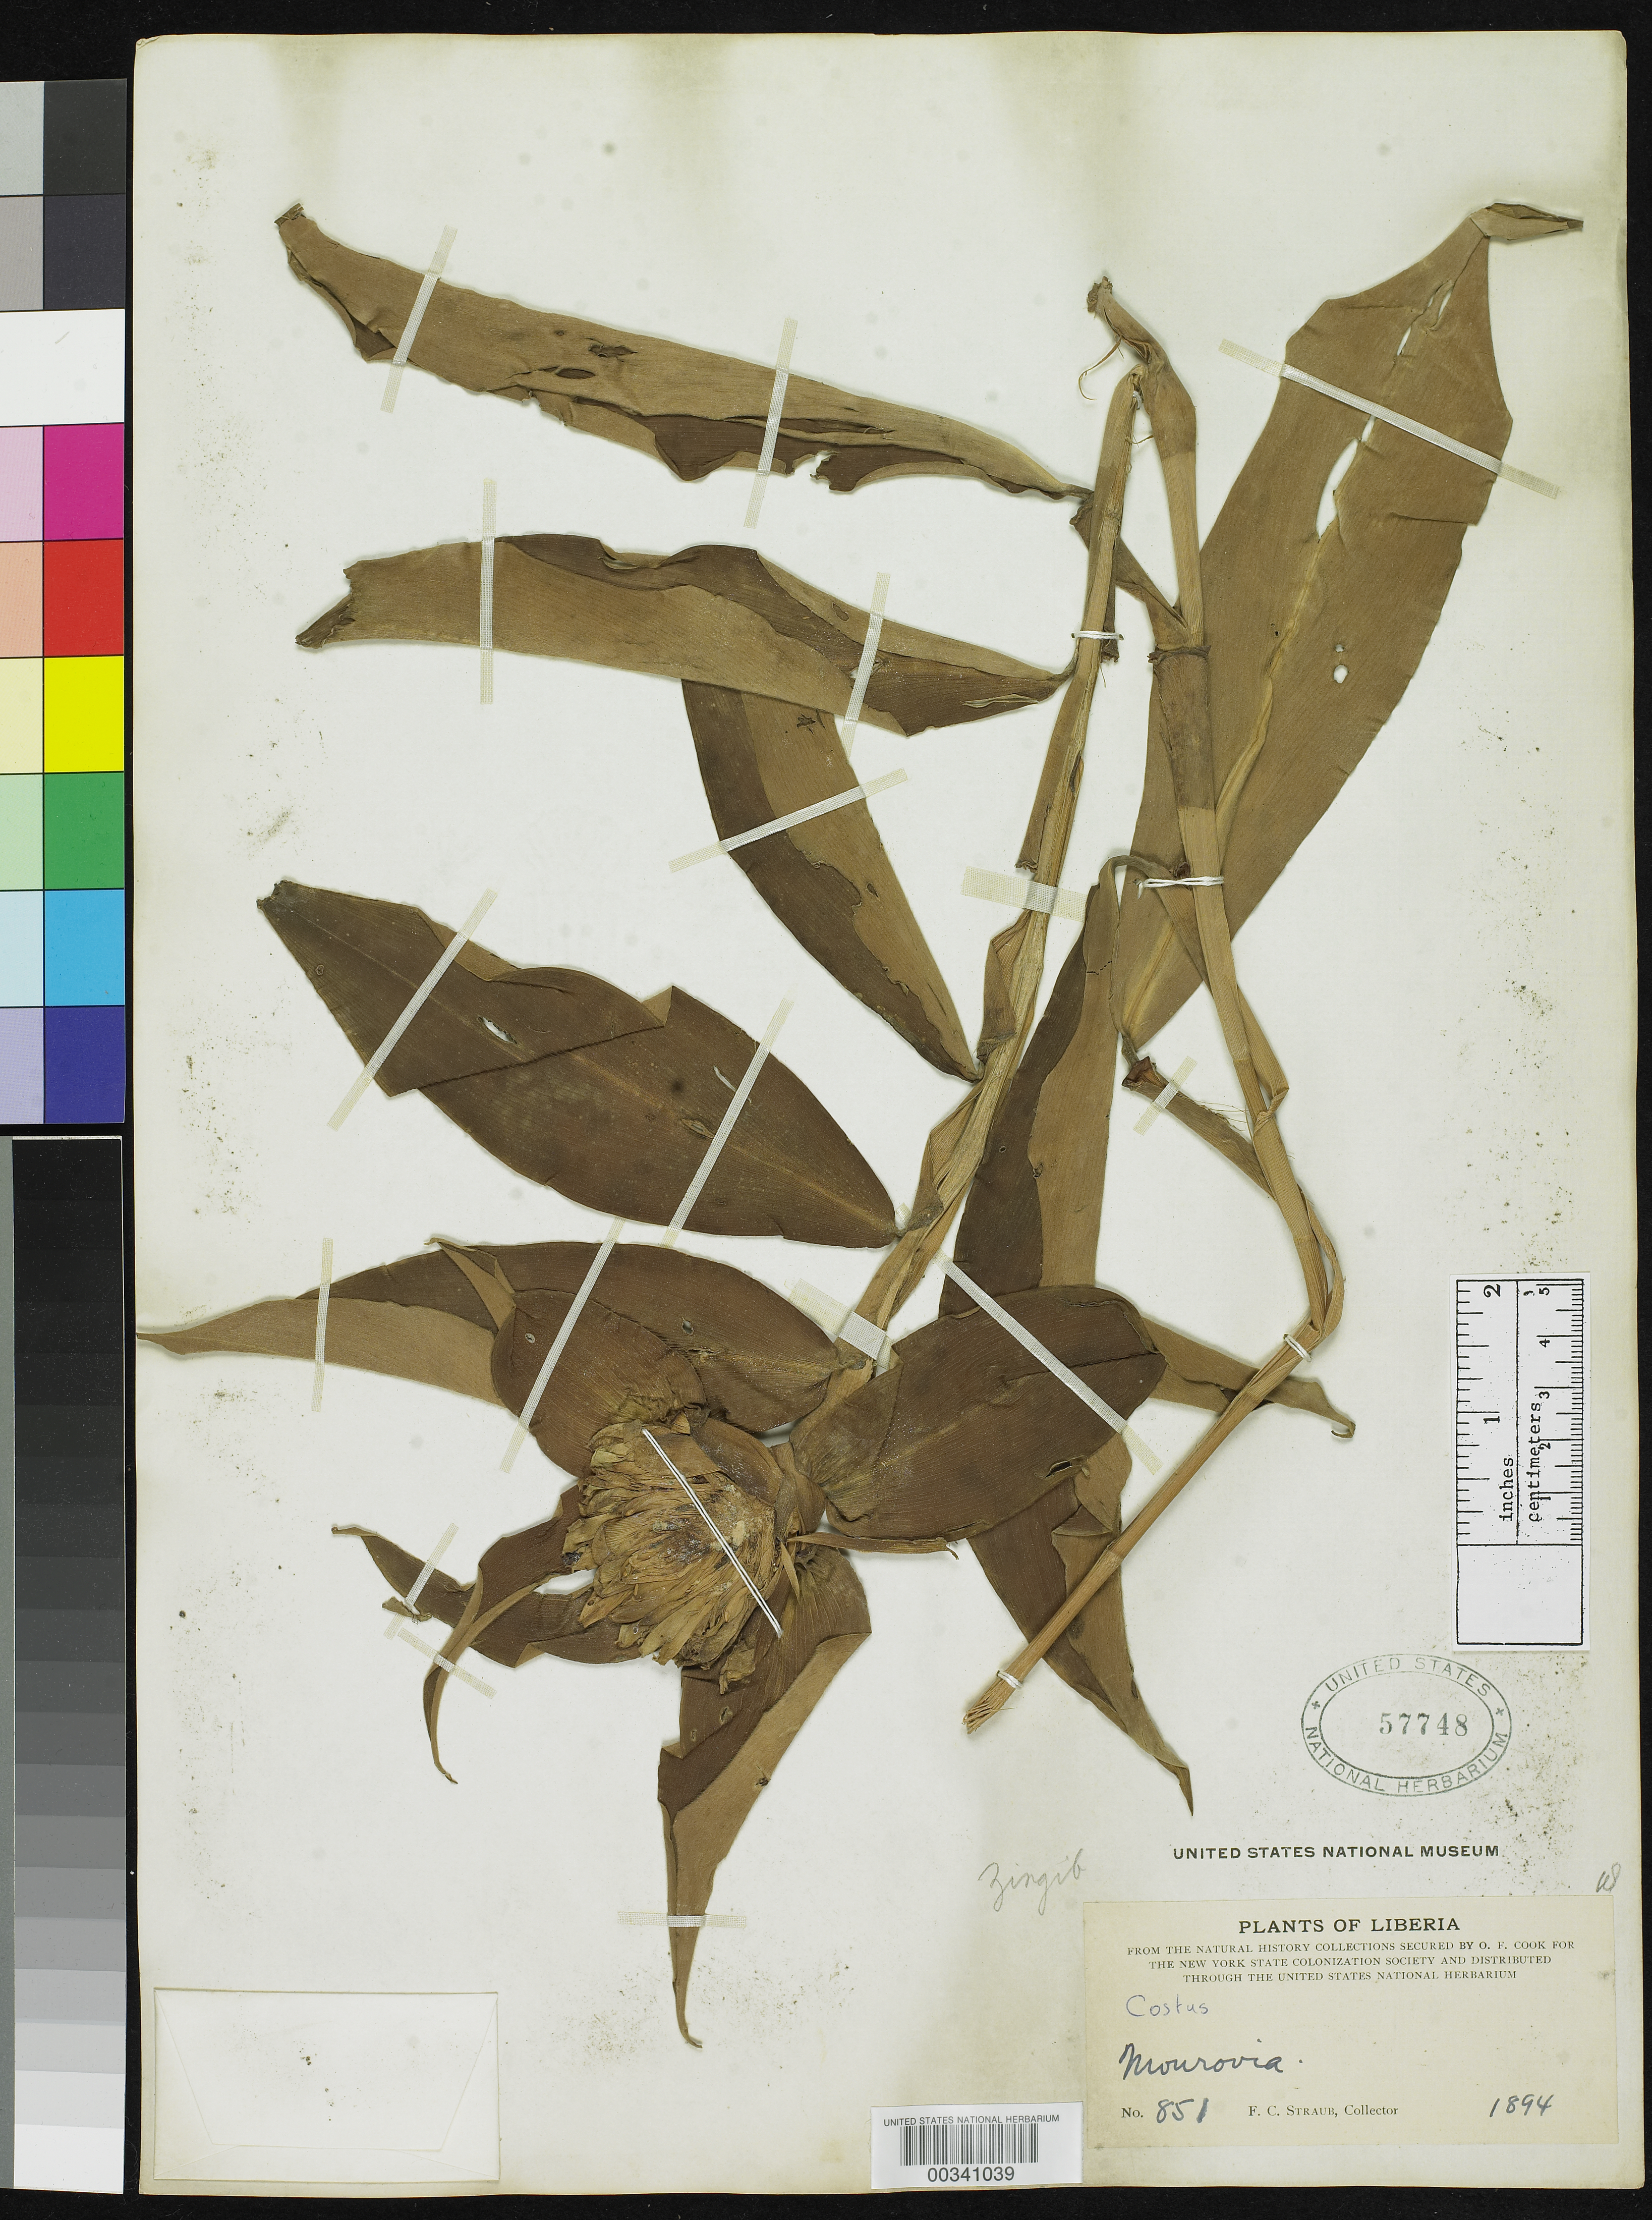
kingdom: Plantae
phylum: Tracheophyta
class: Liliopsida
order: Zingiberales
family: Costaceae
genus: Costus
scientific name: Costus aureus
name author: Maas & H. Maas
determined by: Maas, Paul J.; Maas, H.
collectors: F. Straub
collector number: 851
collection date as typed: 1894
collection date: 1894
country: Liberia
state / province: Montserrado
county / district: Monrovia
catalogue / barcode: US 57748